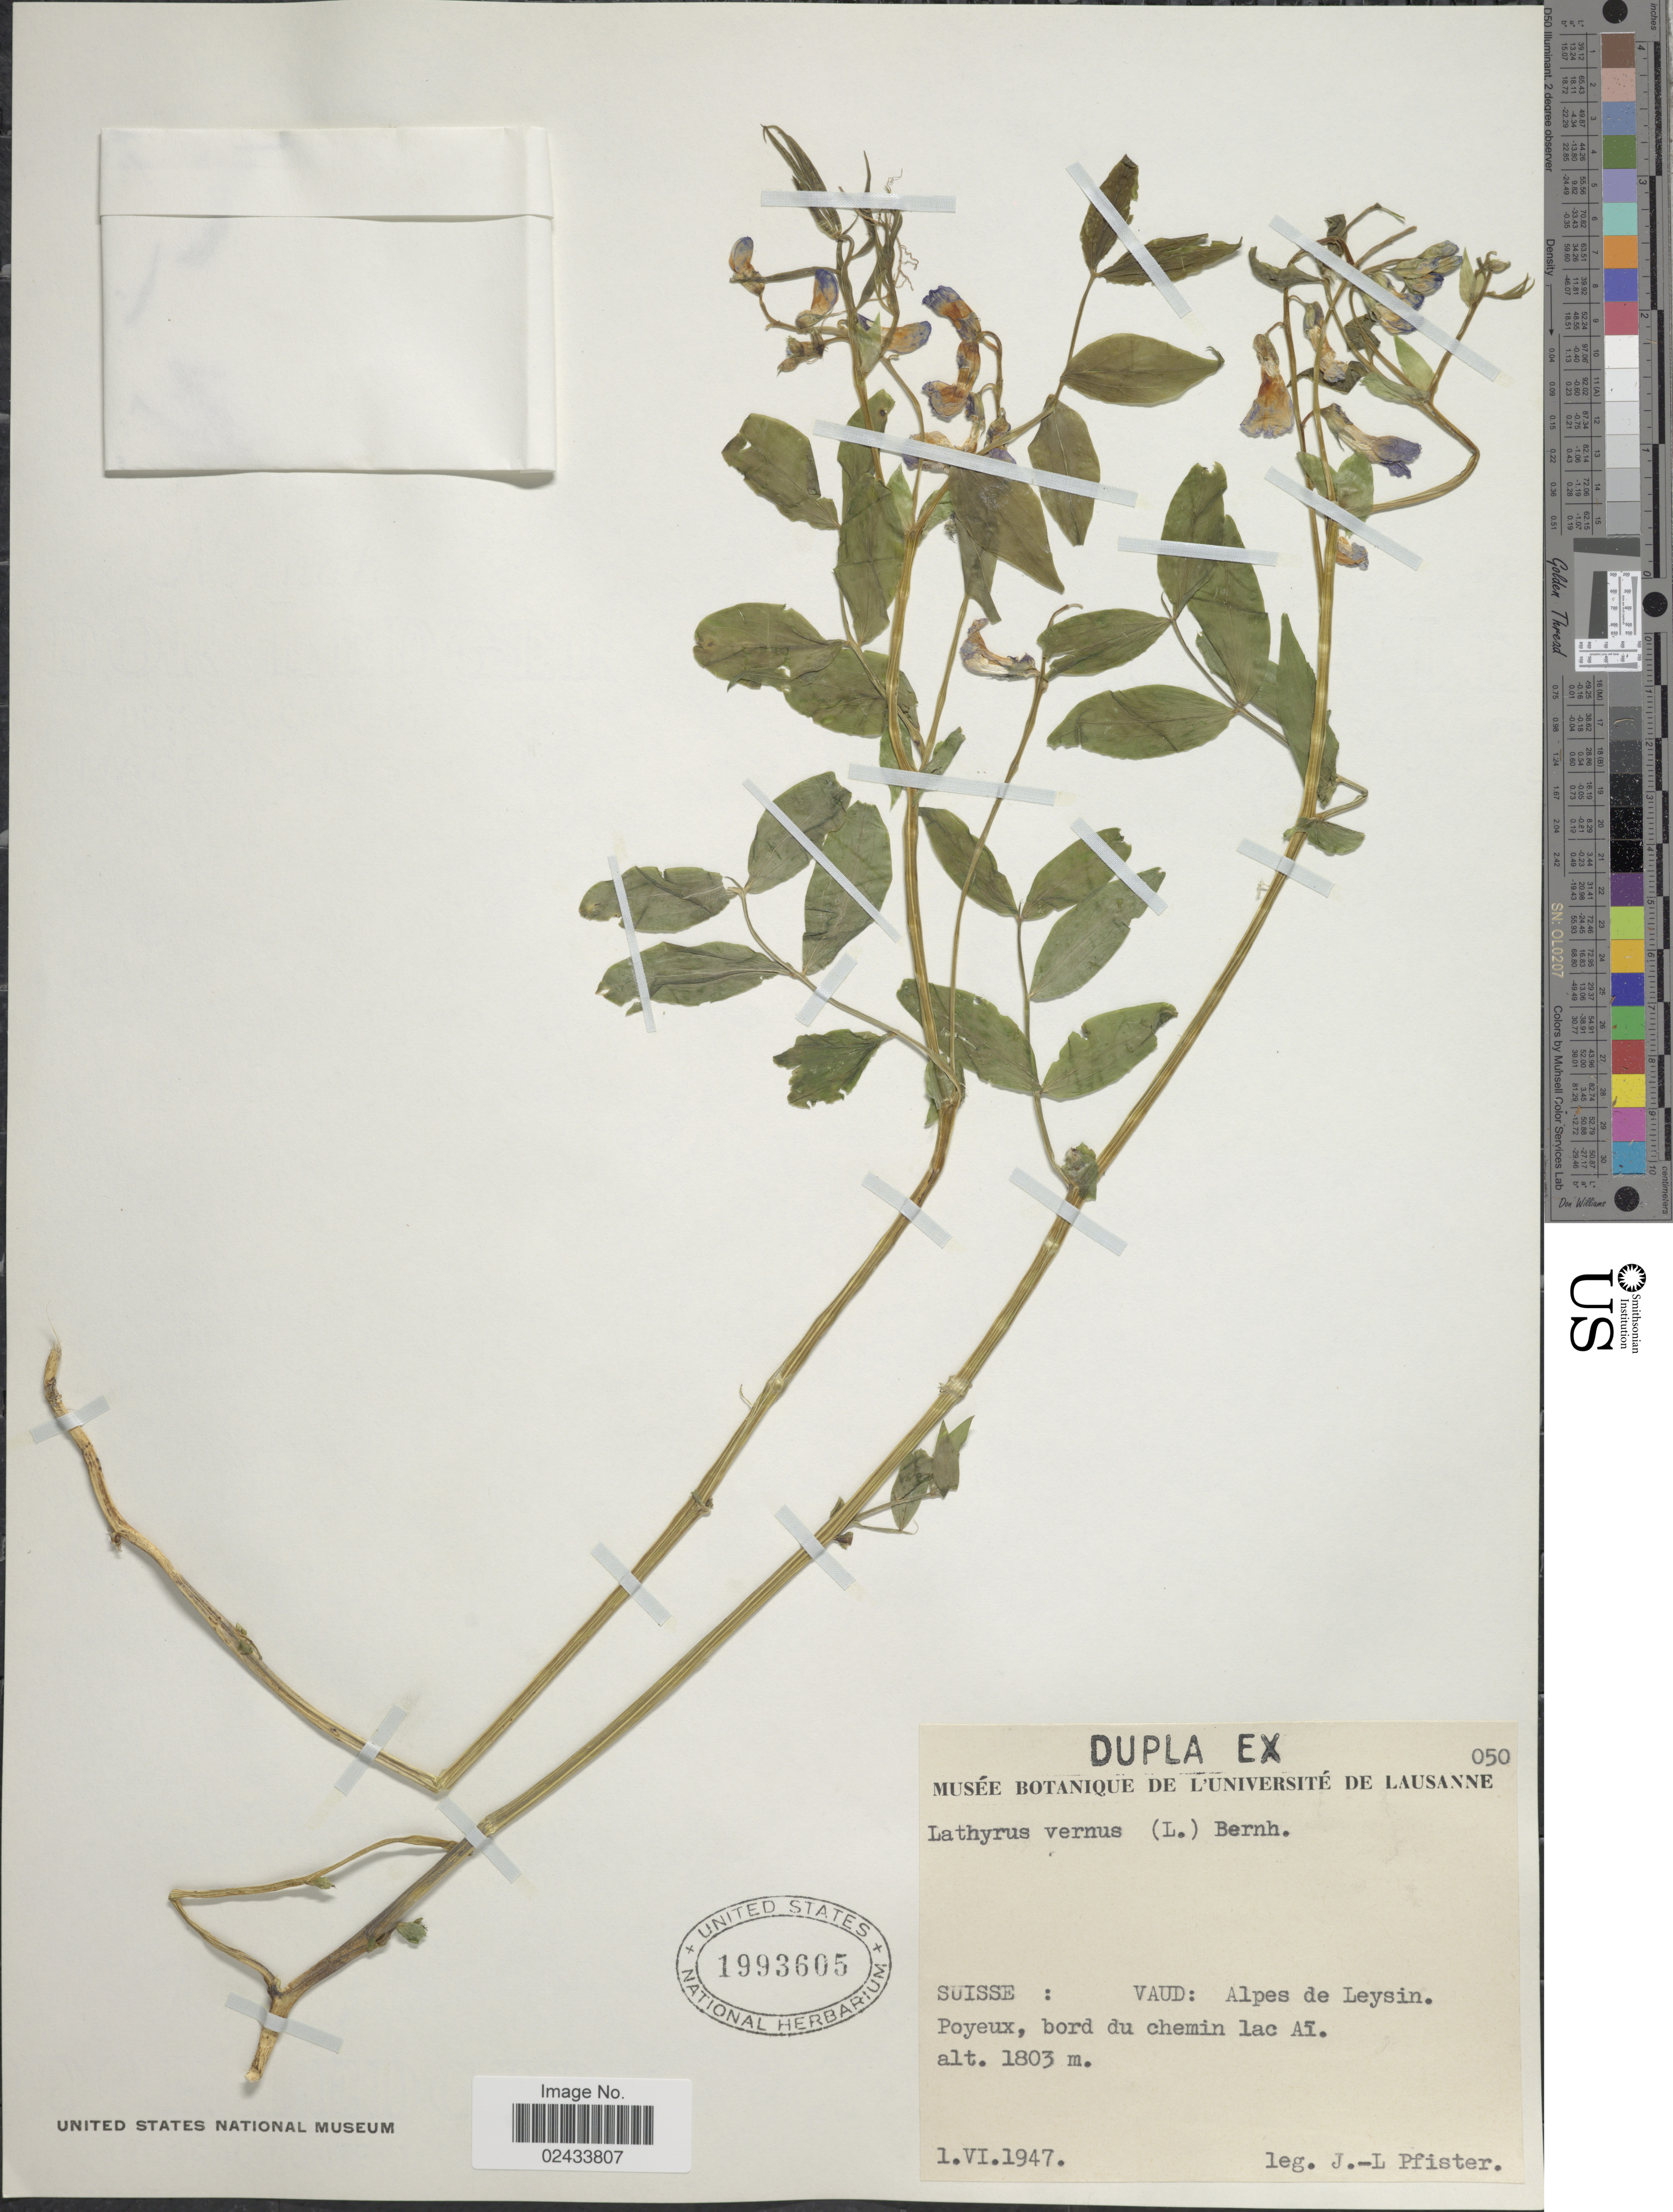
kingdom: Plantae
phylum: Tracheophyta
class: Magnoliopsida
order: Fabales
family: Fabaceae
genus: Lathyrus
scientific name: Lathyrus vernus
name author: (L.) Bernh.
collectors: J. Pfister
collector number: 050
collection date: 1947-06-01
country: Switzerland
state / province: Vaud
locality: Suisse: Alpes de Leysin. Poyeux, bord du chemin lac Ai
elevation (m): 1803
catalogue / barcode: US 1993605